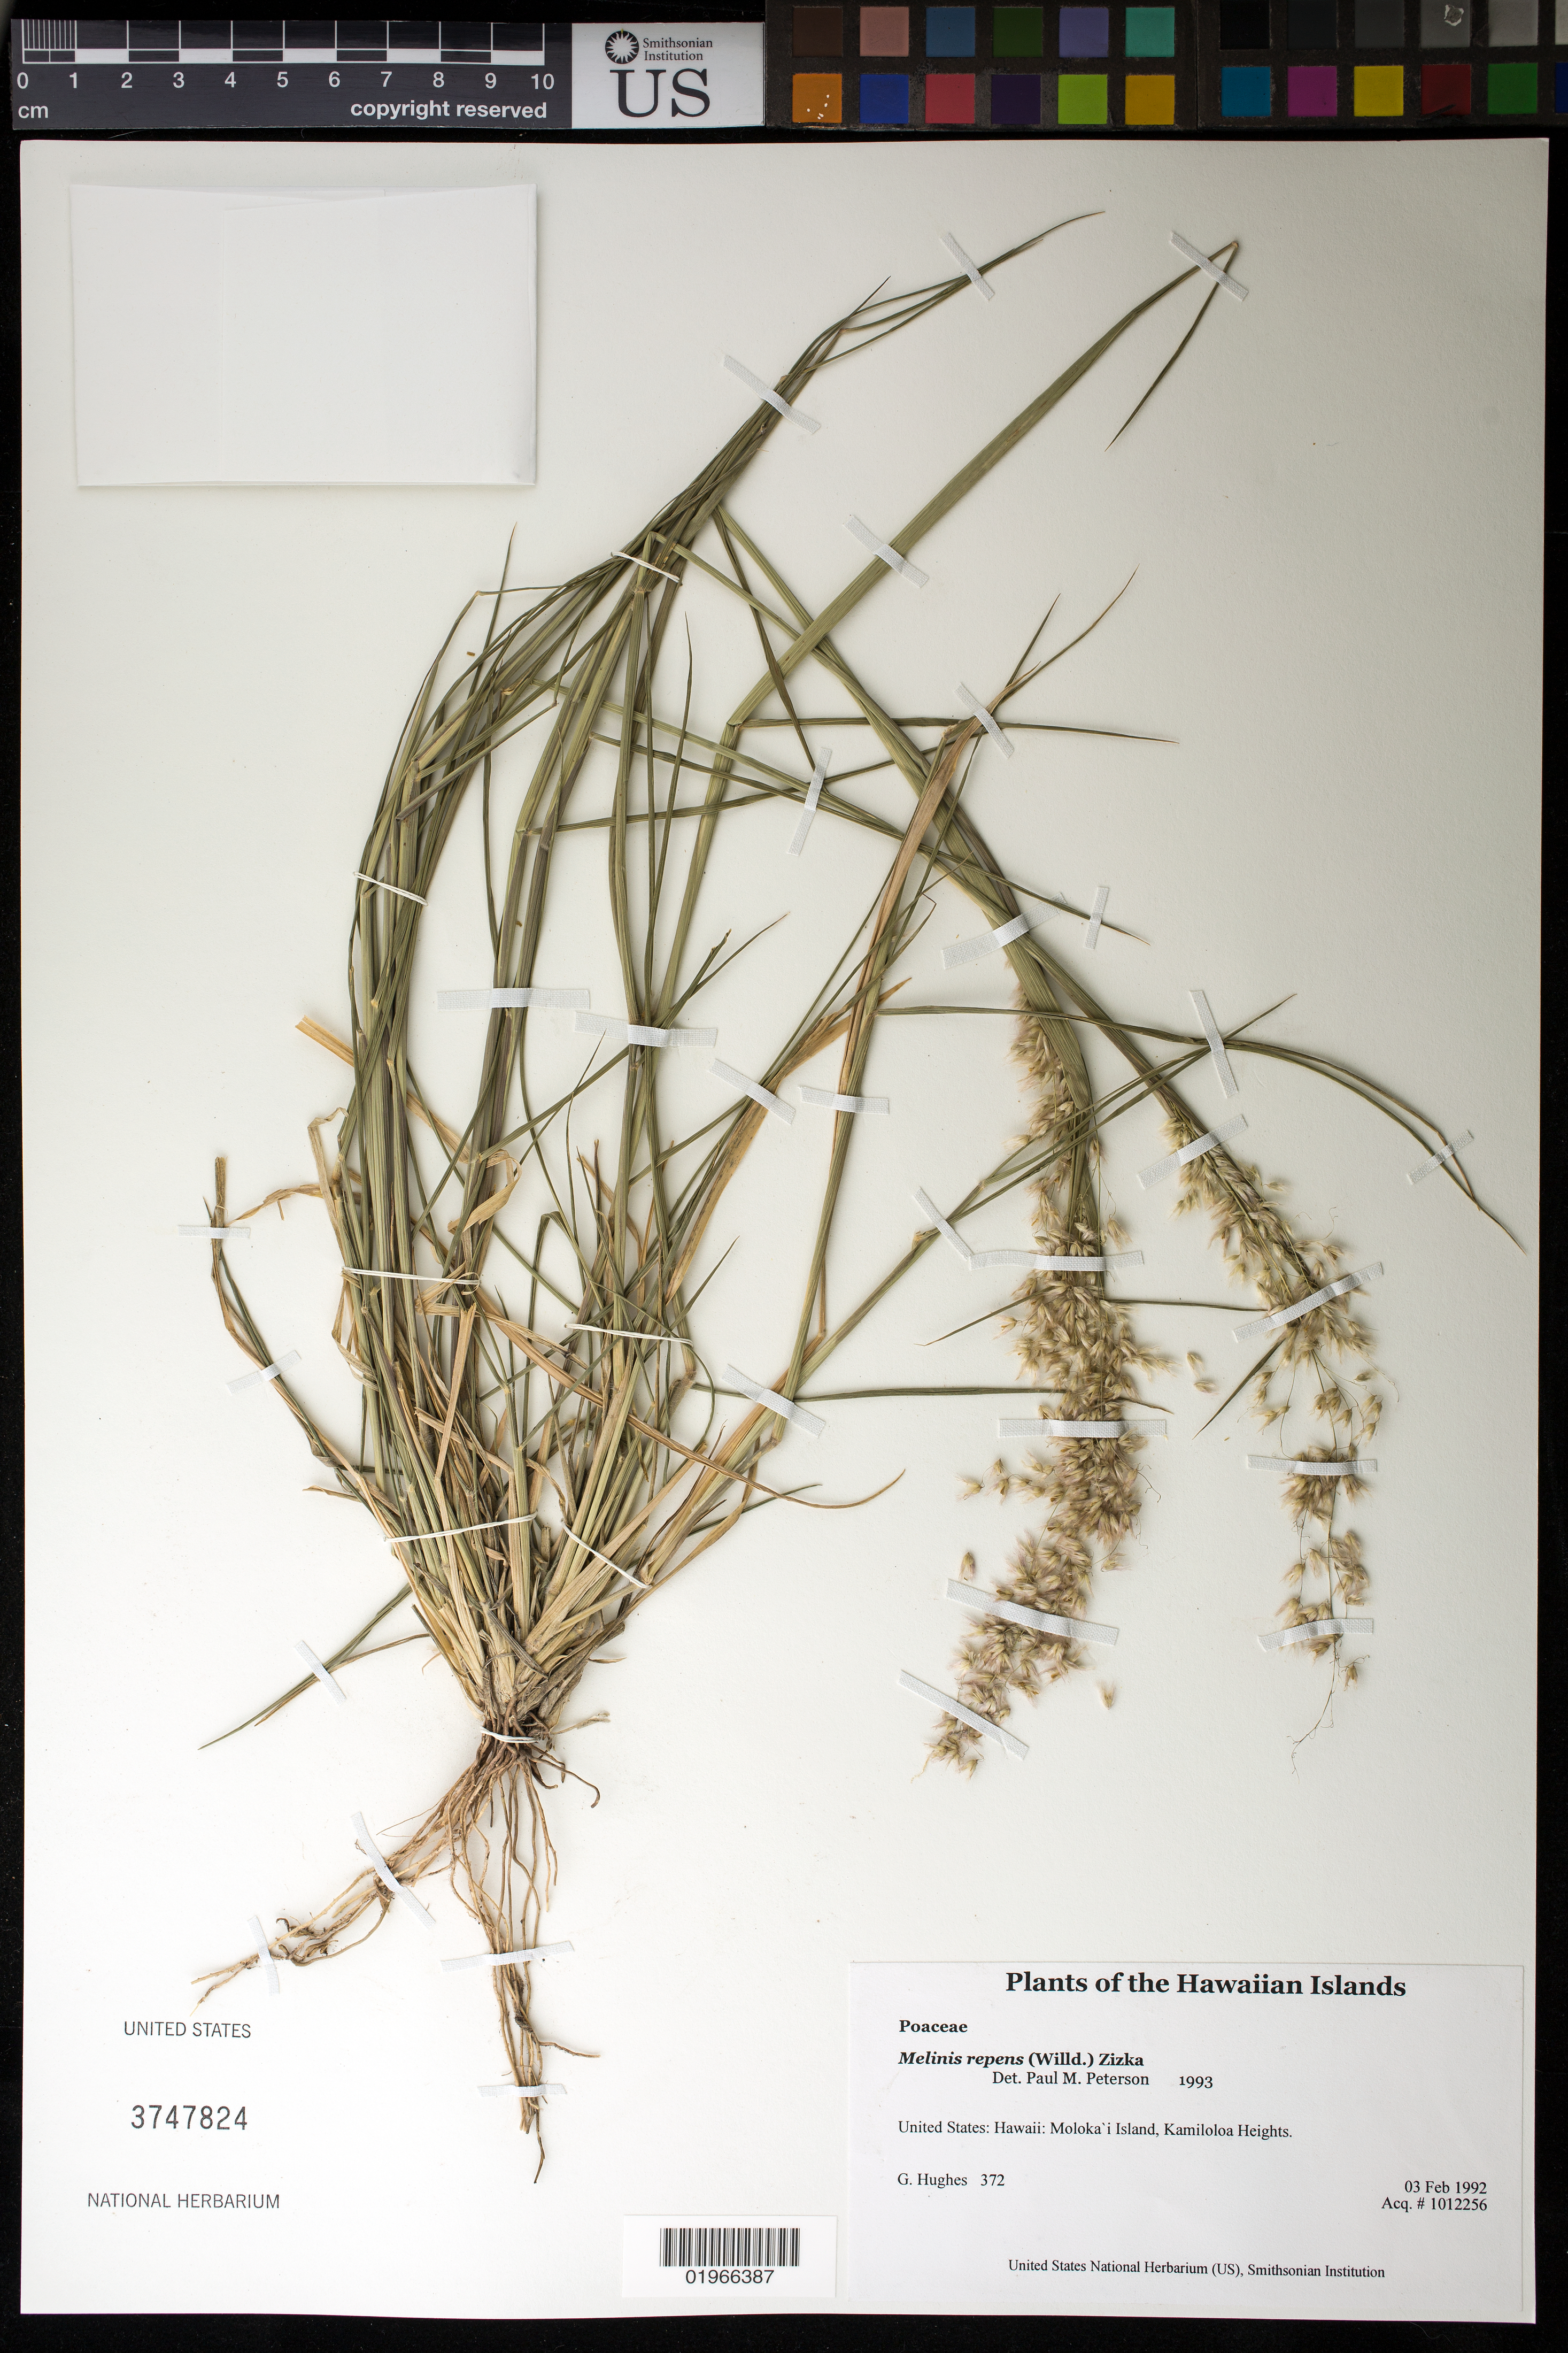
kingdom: Plantae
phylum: Tracheophyta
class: Liliopsida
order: Poales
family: Poaceae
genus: Melinis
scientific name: Melinis repens subsp. repens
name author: (Willd.) Zizka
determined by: Faccenda, K.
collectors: G. Hughes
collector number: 372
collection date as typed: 2-3-92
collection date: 1992-02-03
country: United States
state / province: Hawaii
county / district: Maui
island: Moloka'i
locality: Kamiloloa Heights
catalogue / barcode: US 3747824